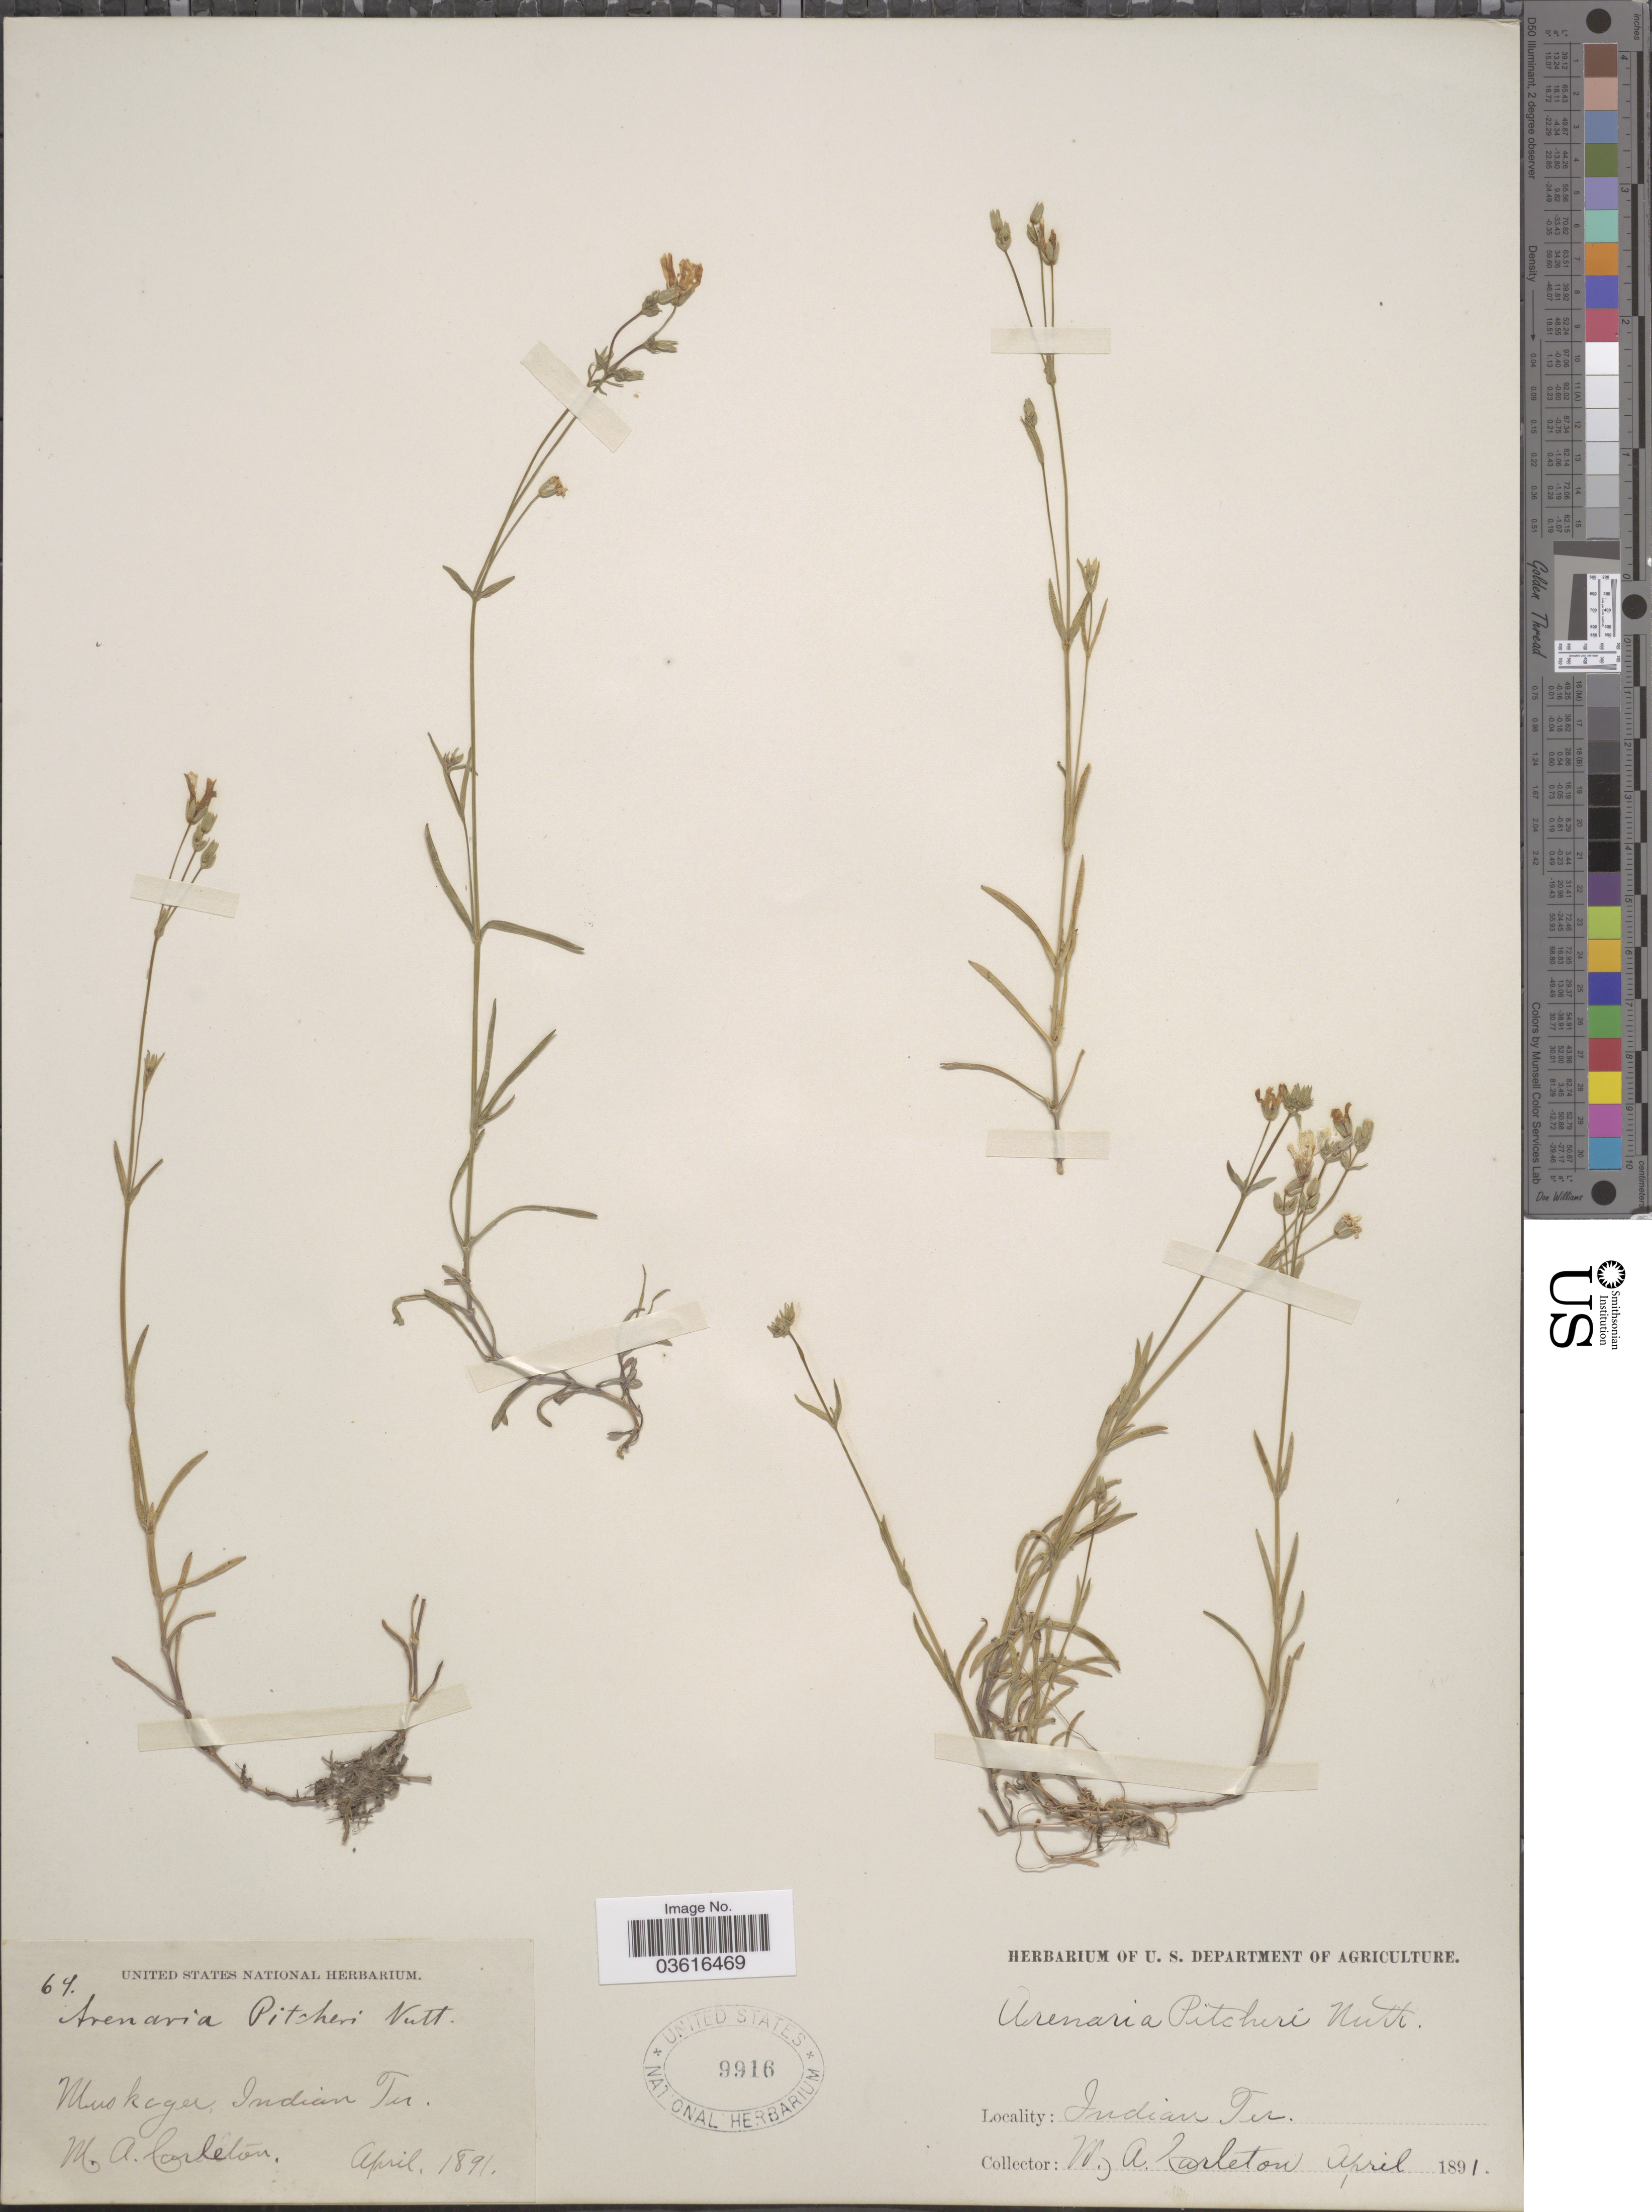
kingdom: Plantae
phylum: Tracheophyta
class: Magnoliopsida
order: Caryophyllales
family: Caryophyllaceae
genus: Minuartia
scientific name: Minuartia patula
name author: (Michx.) Mattf.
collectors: M. A. Carleton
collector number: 69*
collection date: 1891-04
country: United States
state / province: Oklahoma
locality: Muskogee. Indian Ter.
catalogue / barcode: US 9916